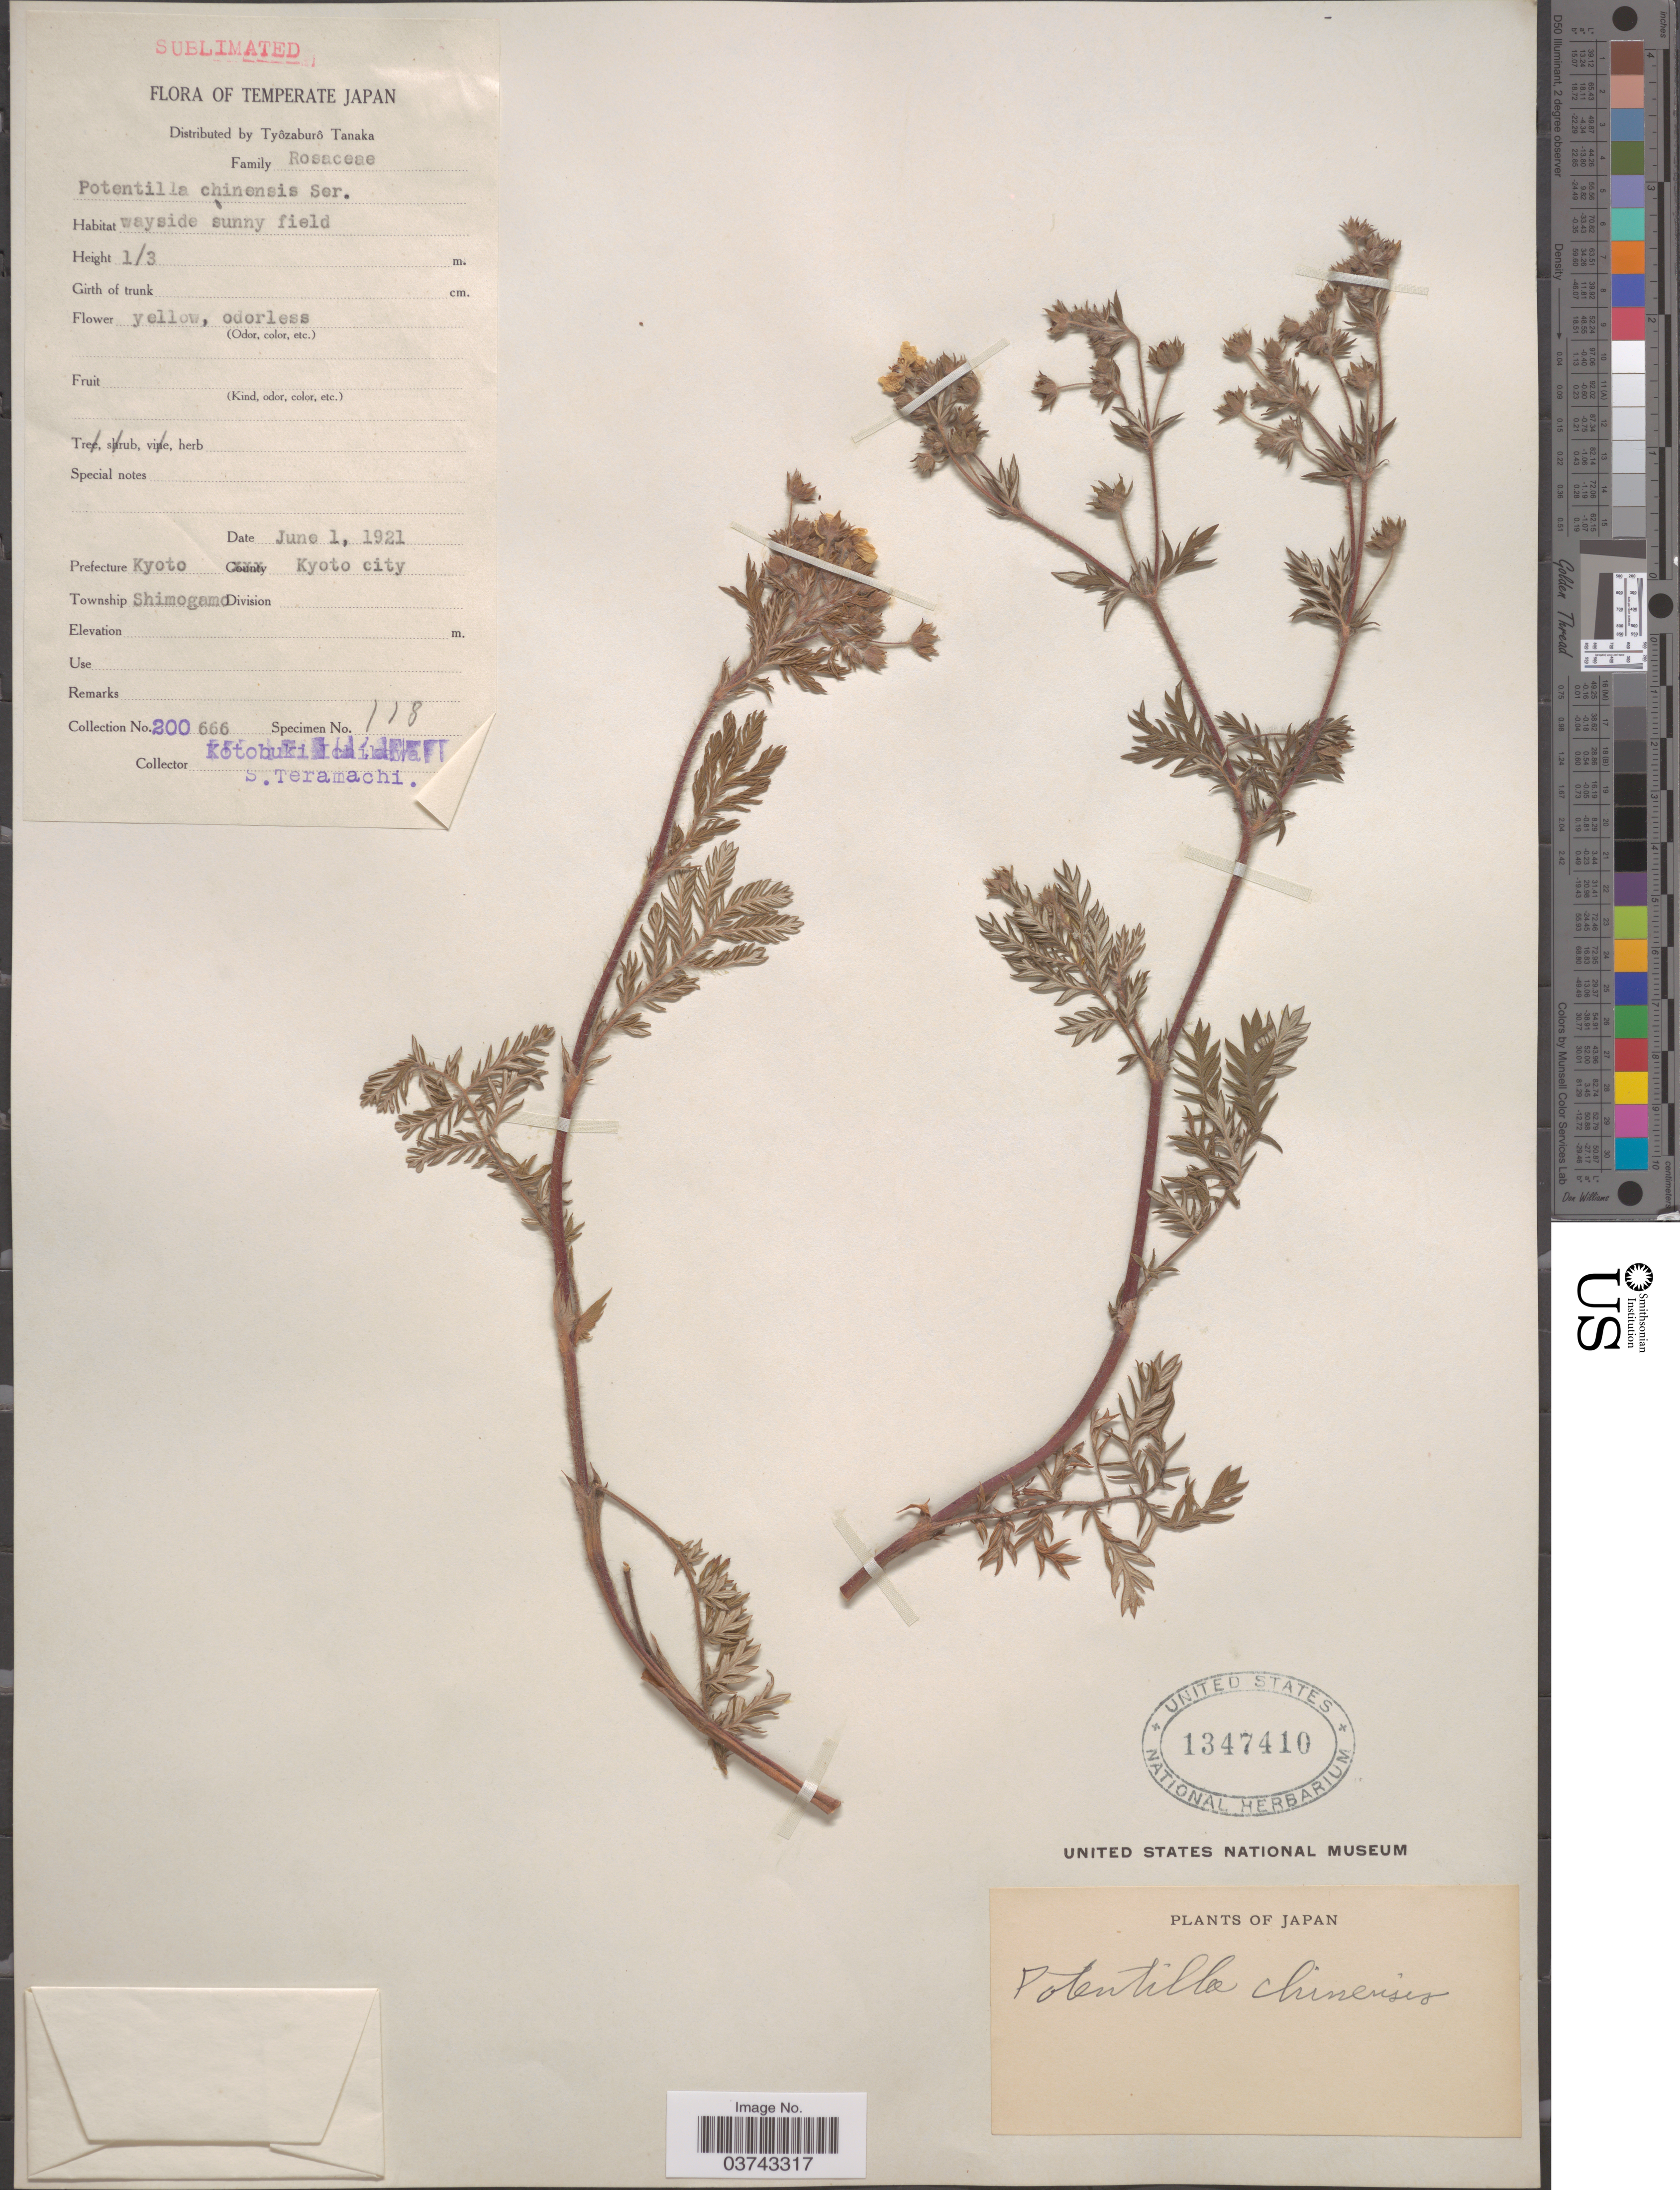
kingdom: Plantae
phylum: Tracheophyta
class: Magnoliopsida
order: Rosales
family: Rosaceae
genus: Potentilla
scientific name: Potentilla chinensis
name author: Ser.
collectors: K. Ichikawa & S. Teramachi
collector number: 200666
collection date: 1921-06-01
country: Japan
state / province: Kyoto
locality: Temperate Japan. Prefecture Kyoto. Kyoto city. Township Shimogamo.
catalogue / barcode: US 1347410